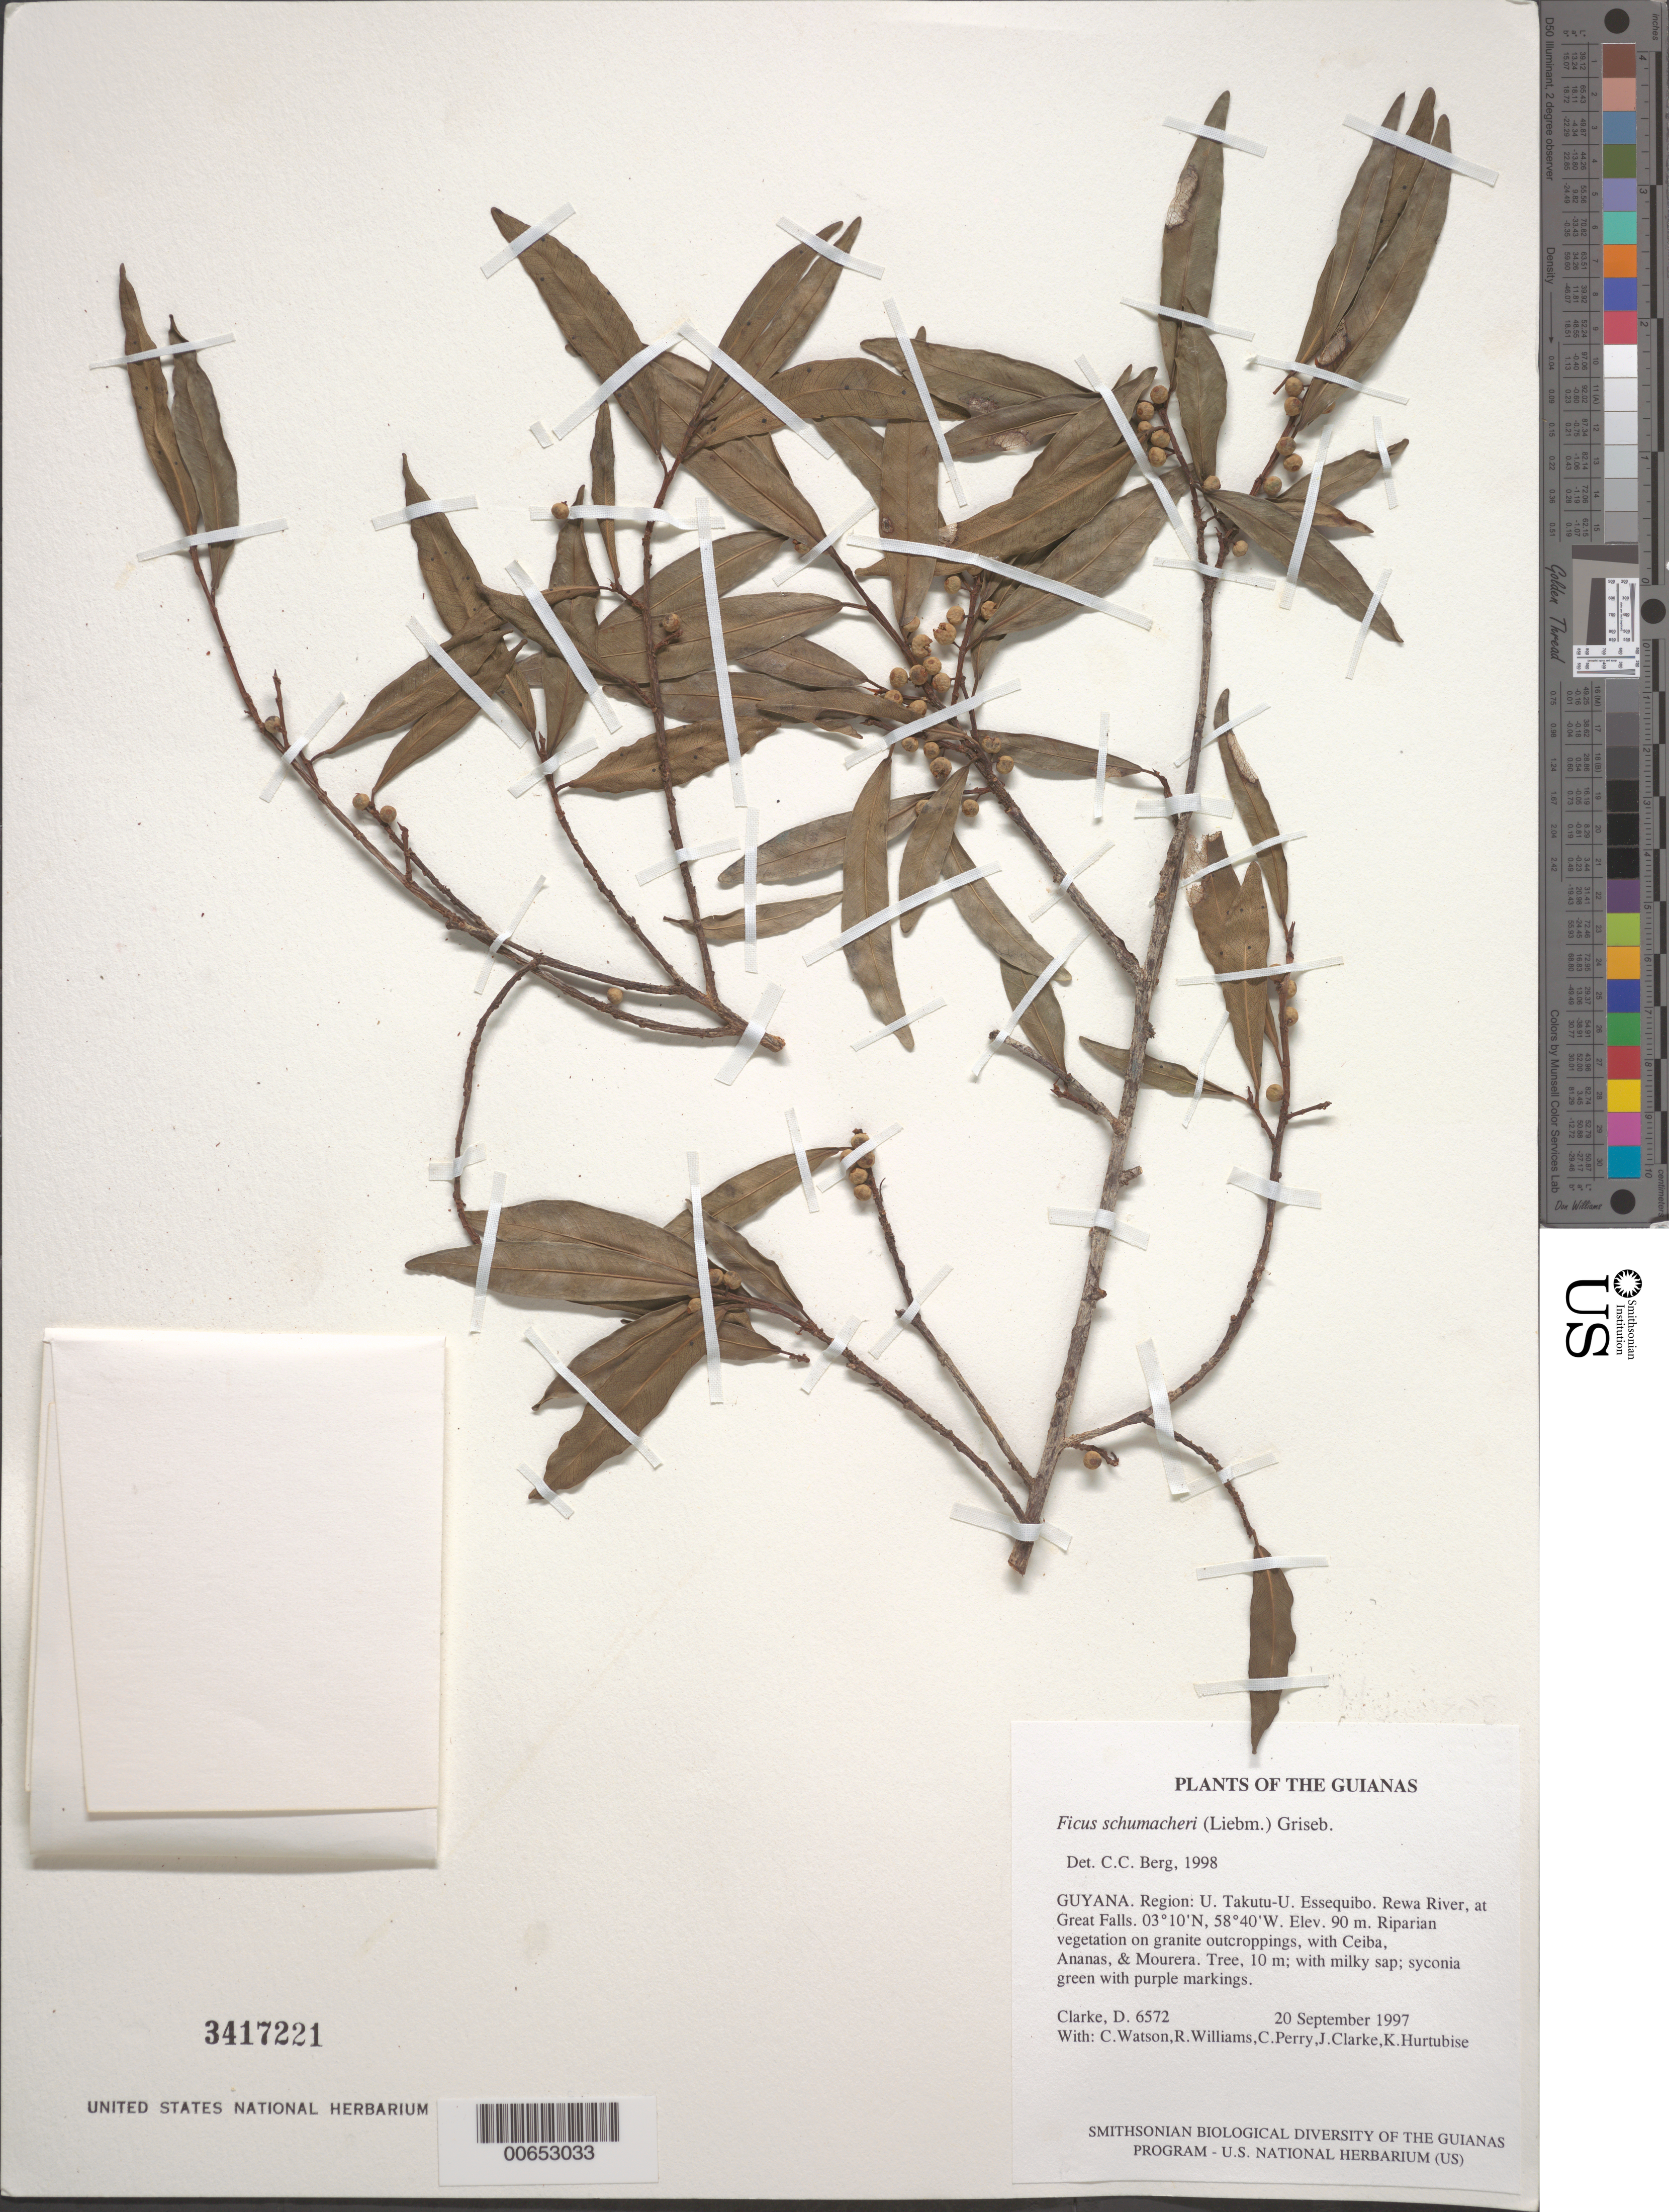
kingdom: Plantae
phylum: Tracheophyta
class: Magnoliopsida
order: Rosales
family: Moraceae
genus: Ficus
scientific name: Ficus schumacheri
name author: (Liebm.) Griseb.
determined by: Berg, C. C.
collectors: H. D. Clarke, C. Watson, R. Williams, C. Perry, J. Clarke & K. Hurtubise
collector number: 6572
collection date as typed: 20 September 1997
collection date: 1997-09-20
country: Guyana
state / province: U. Takutu-U. Essequibo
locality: Rewa River, at Great Falls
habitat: Riparian vegetation on granite outcroppings, with Ceiba, Ananas, & Mourera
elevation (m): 90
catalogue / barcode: US 3417221